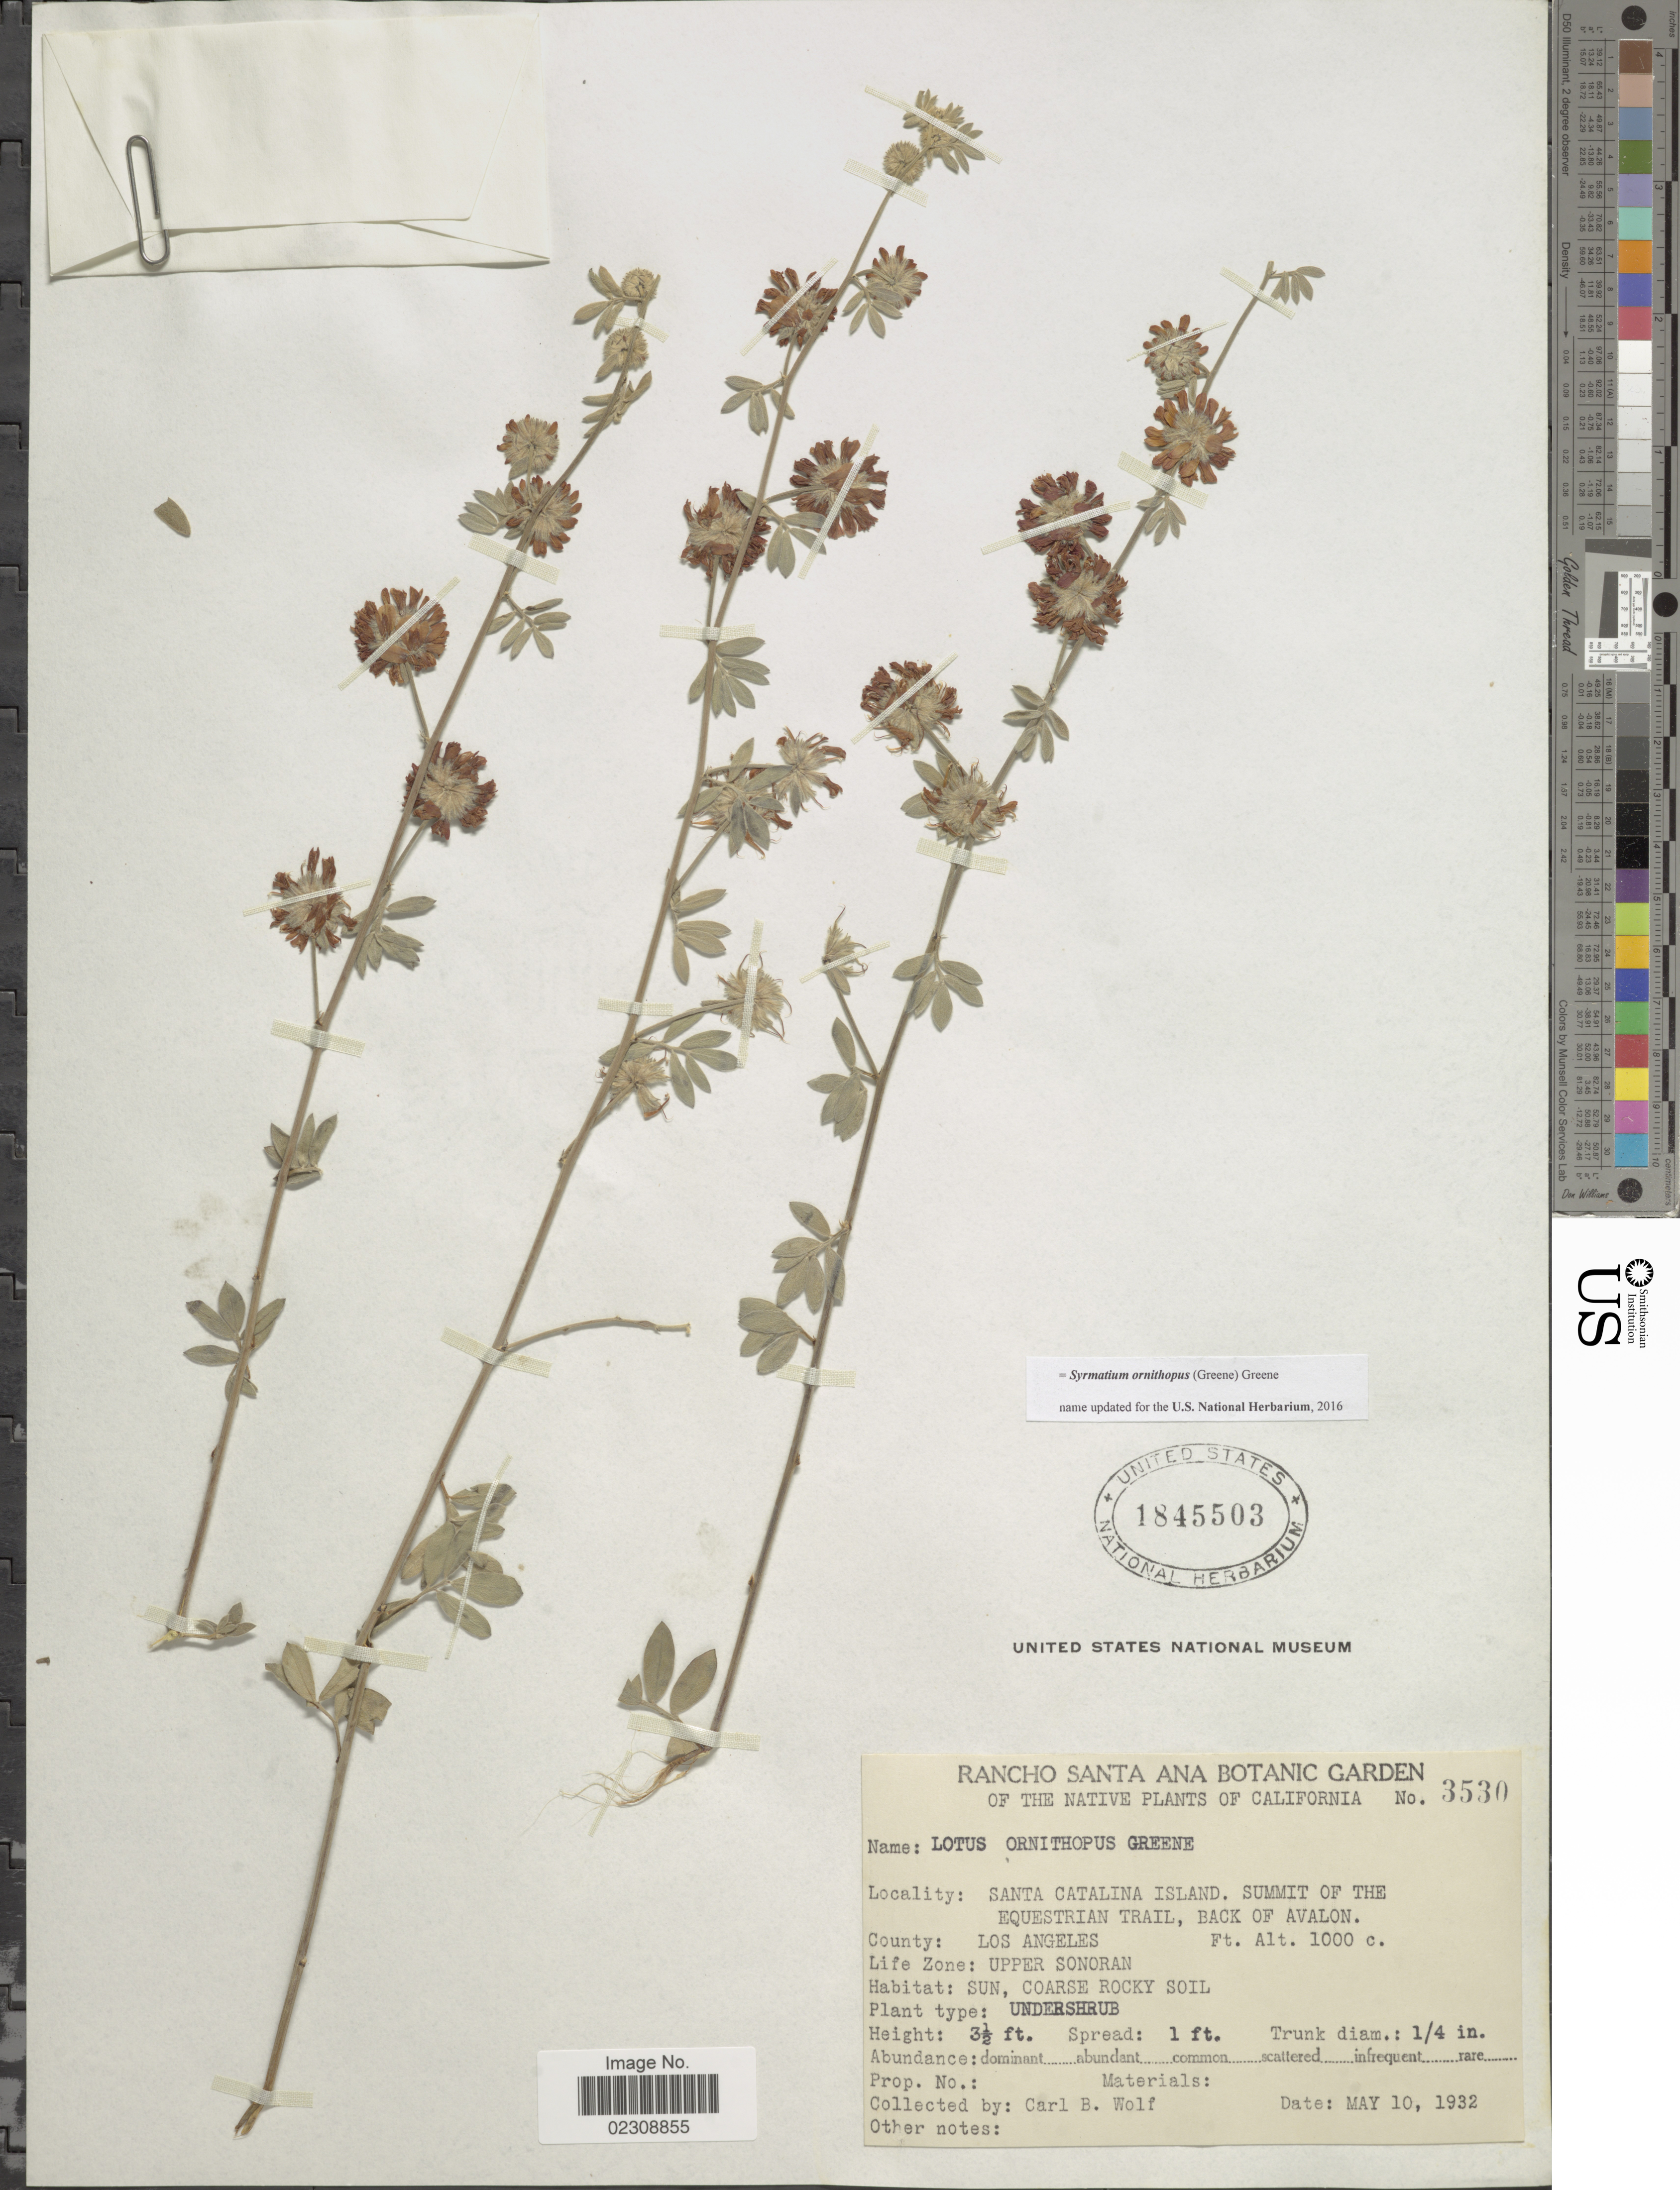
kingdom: Plantae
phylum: Tracheophyta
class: Magnoliopsida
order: Fabales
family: Fabaceae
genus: Syrmatium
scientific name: Syrmatium ornithopus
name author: (Greene) Greene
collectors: C. B. Wolf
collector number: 3530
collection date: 1932-05-10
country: United States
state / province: California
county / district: Los Angeles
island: Santa Catalina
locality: Santa Catalina Island, Summit of the Equestrian Trail, Back of Avalon. County: Los Angeles. Life Zone: Upper Sonoran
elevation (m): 305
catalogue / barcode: US 1845503